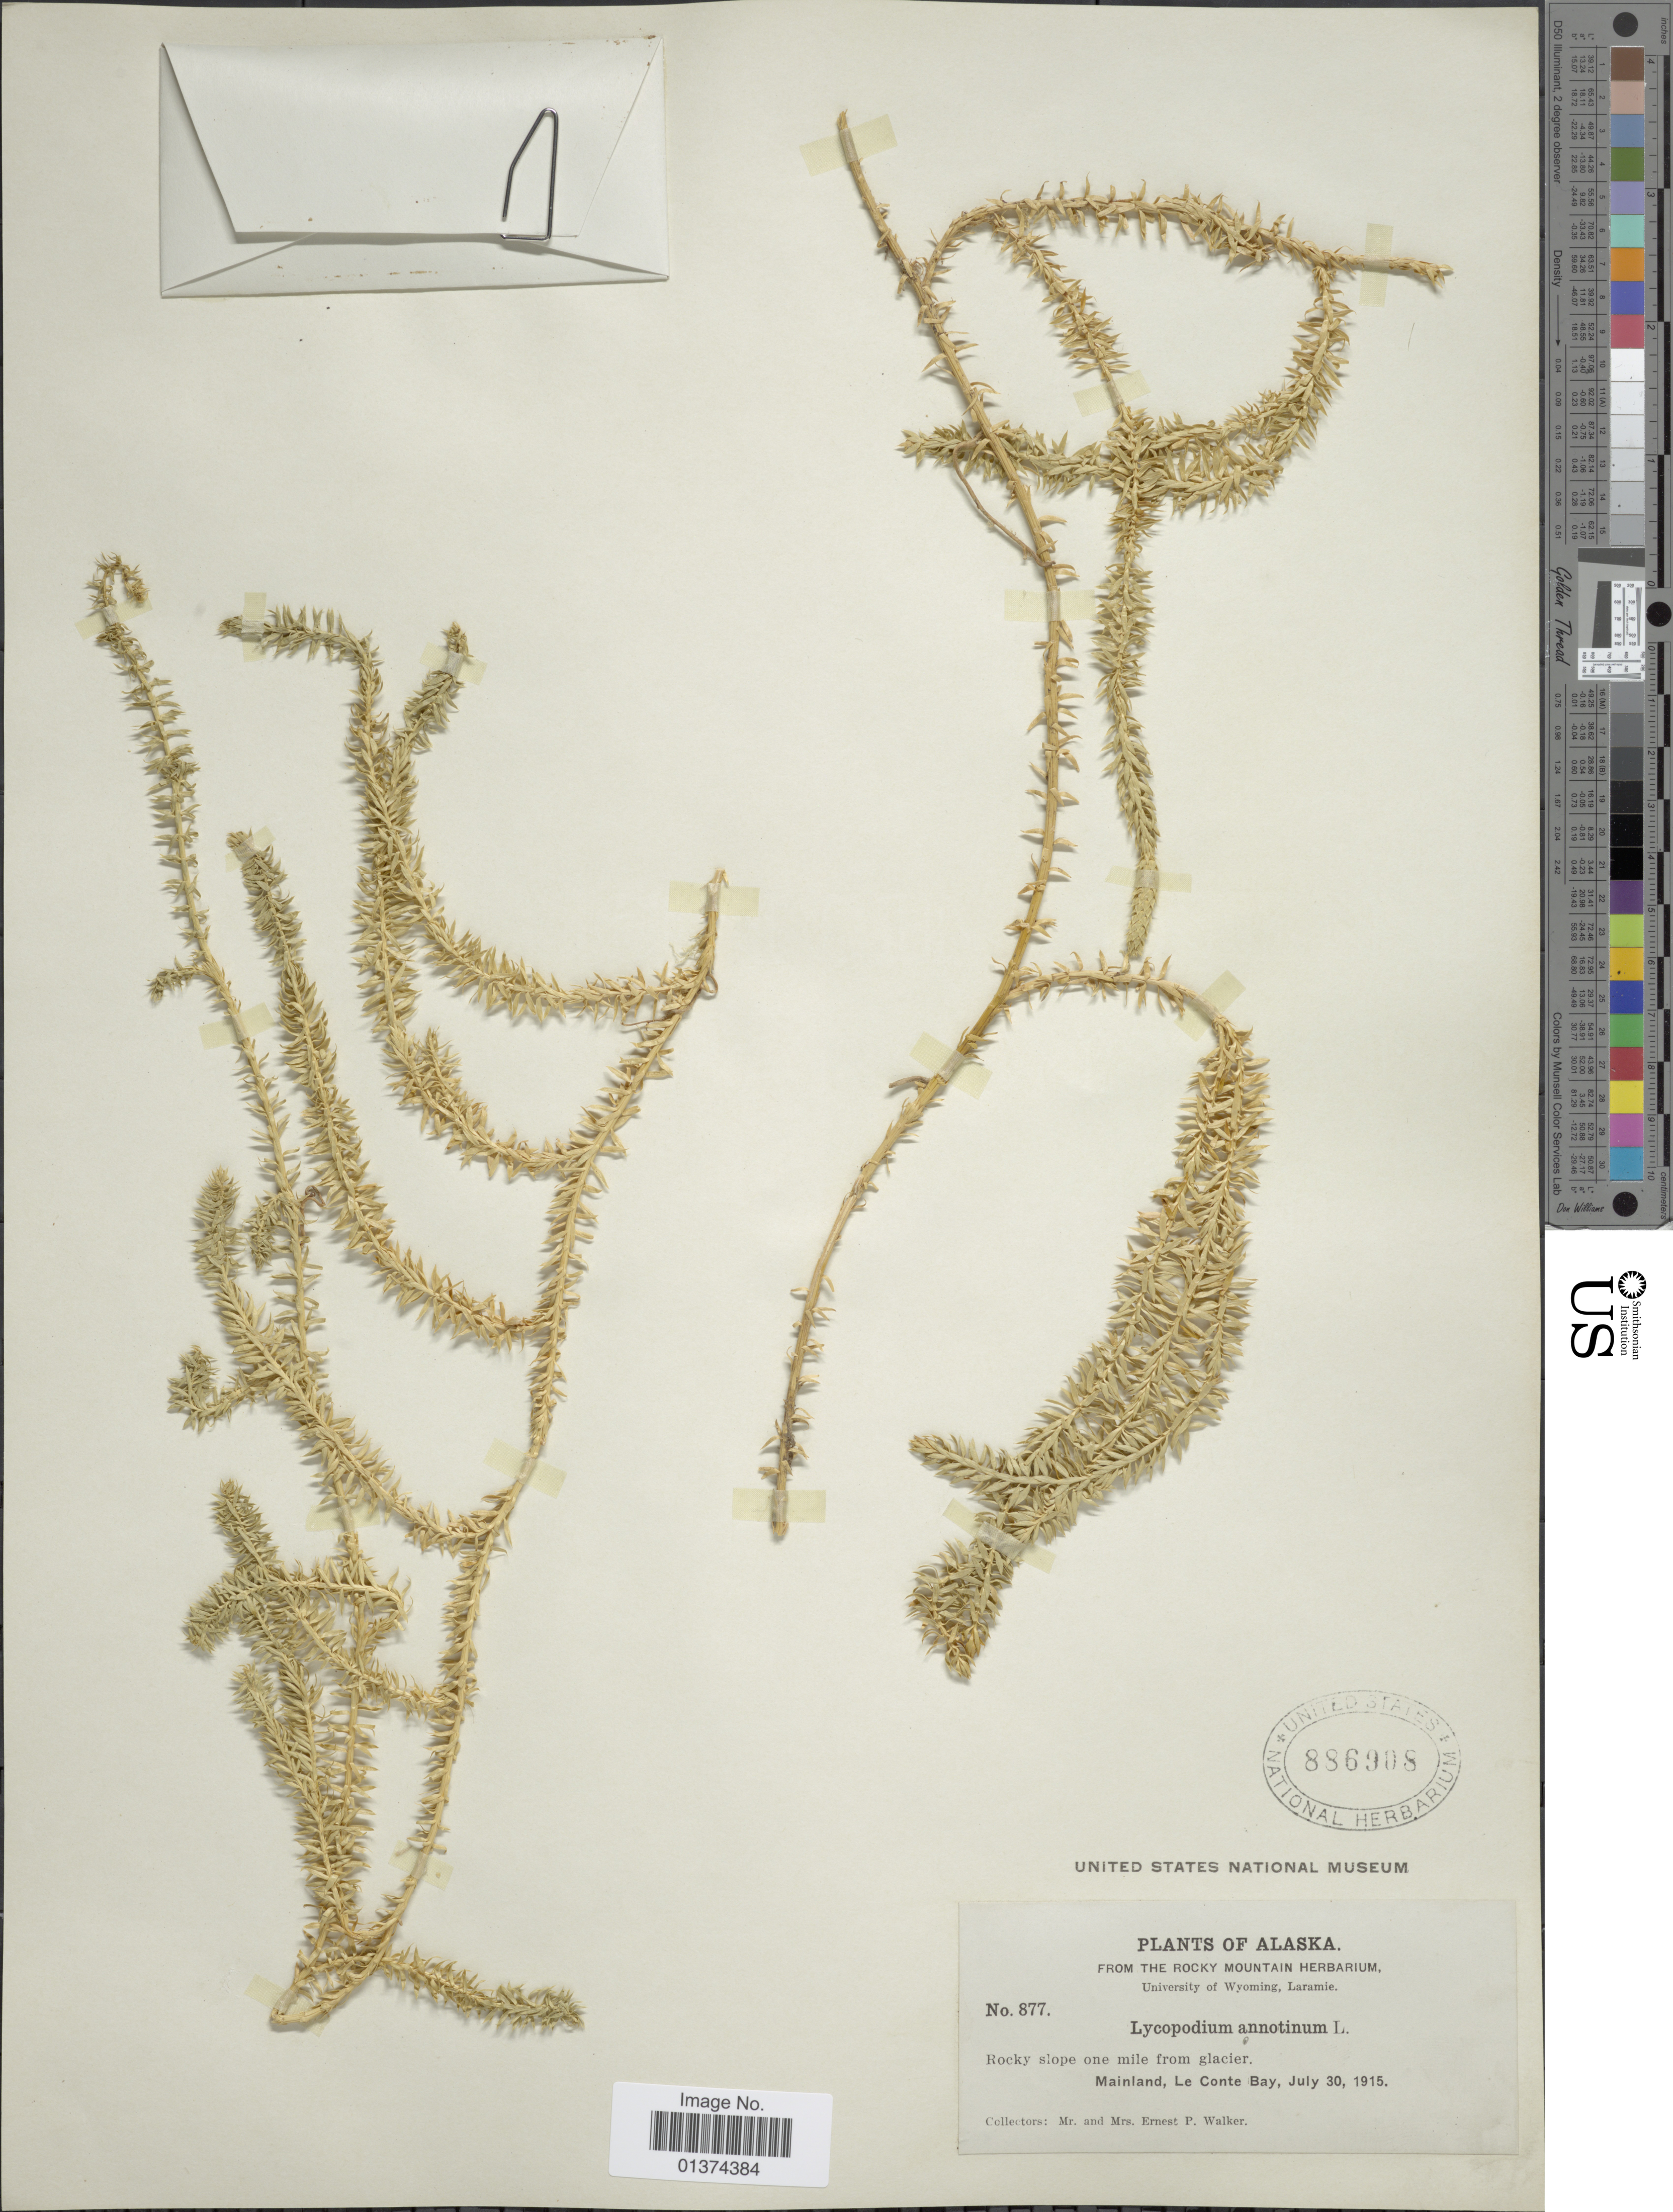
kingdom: Plantae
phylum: Tracheophyta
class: Lycopodiopsida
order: Lycopodiales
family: Lycopodiaceae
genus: Spinulum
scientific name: Spinulum annotinum subsp. annotinum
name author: (L.) A. Haines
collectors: E. P. Walker & E. P. Walker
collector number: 877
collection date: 1915-07-30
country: United States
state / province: Alaska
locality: Mainland, Le Conte Bay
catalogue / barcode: US 886908